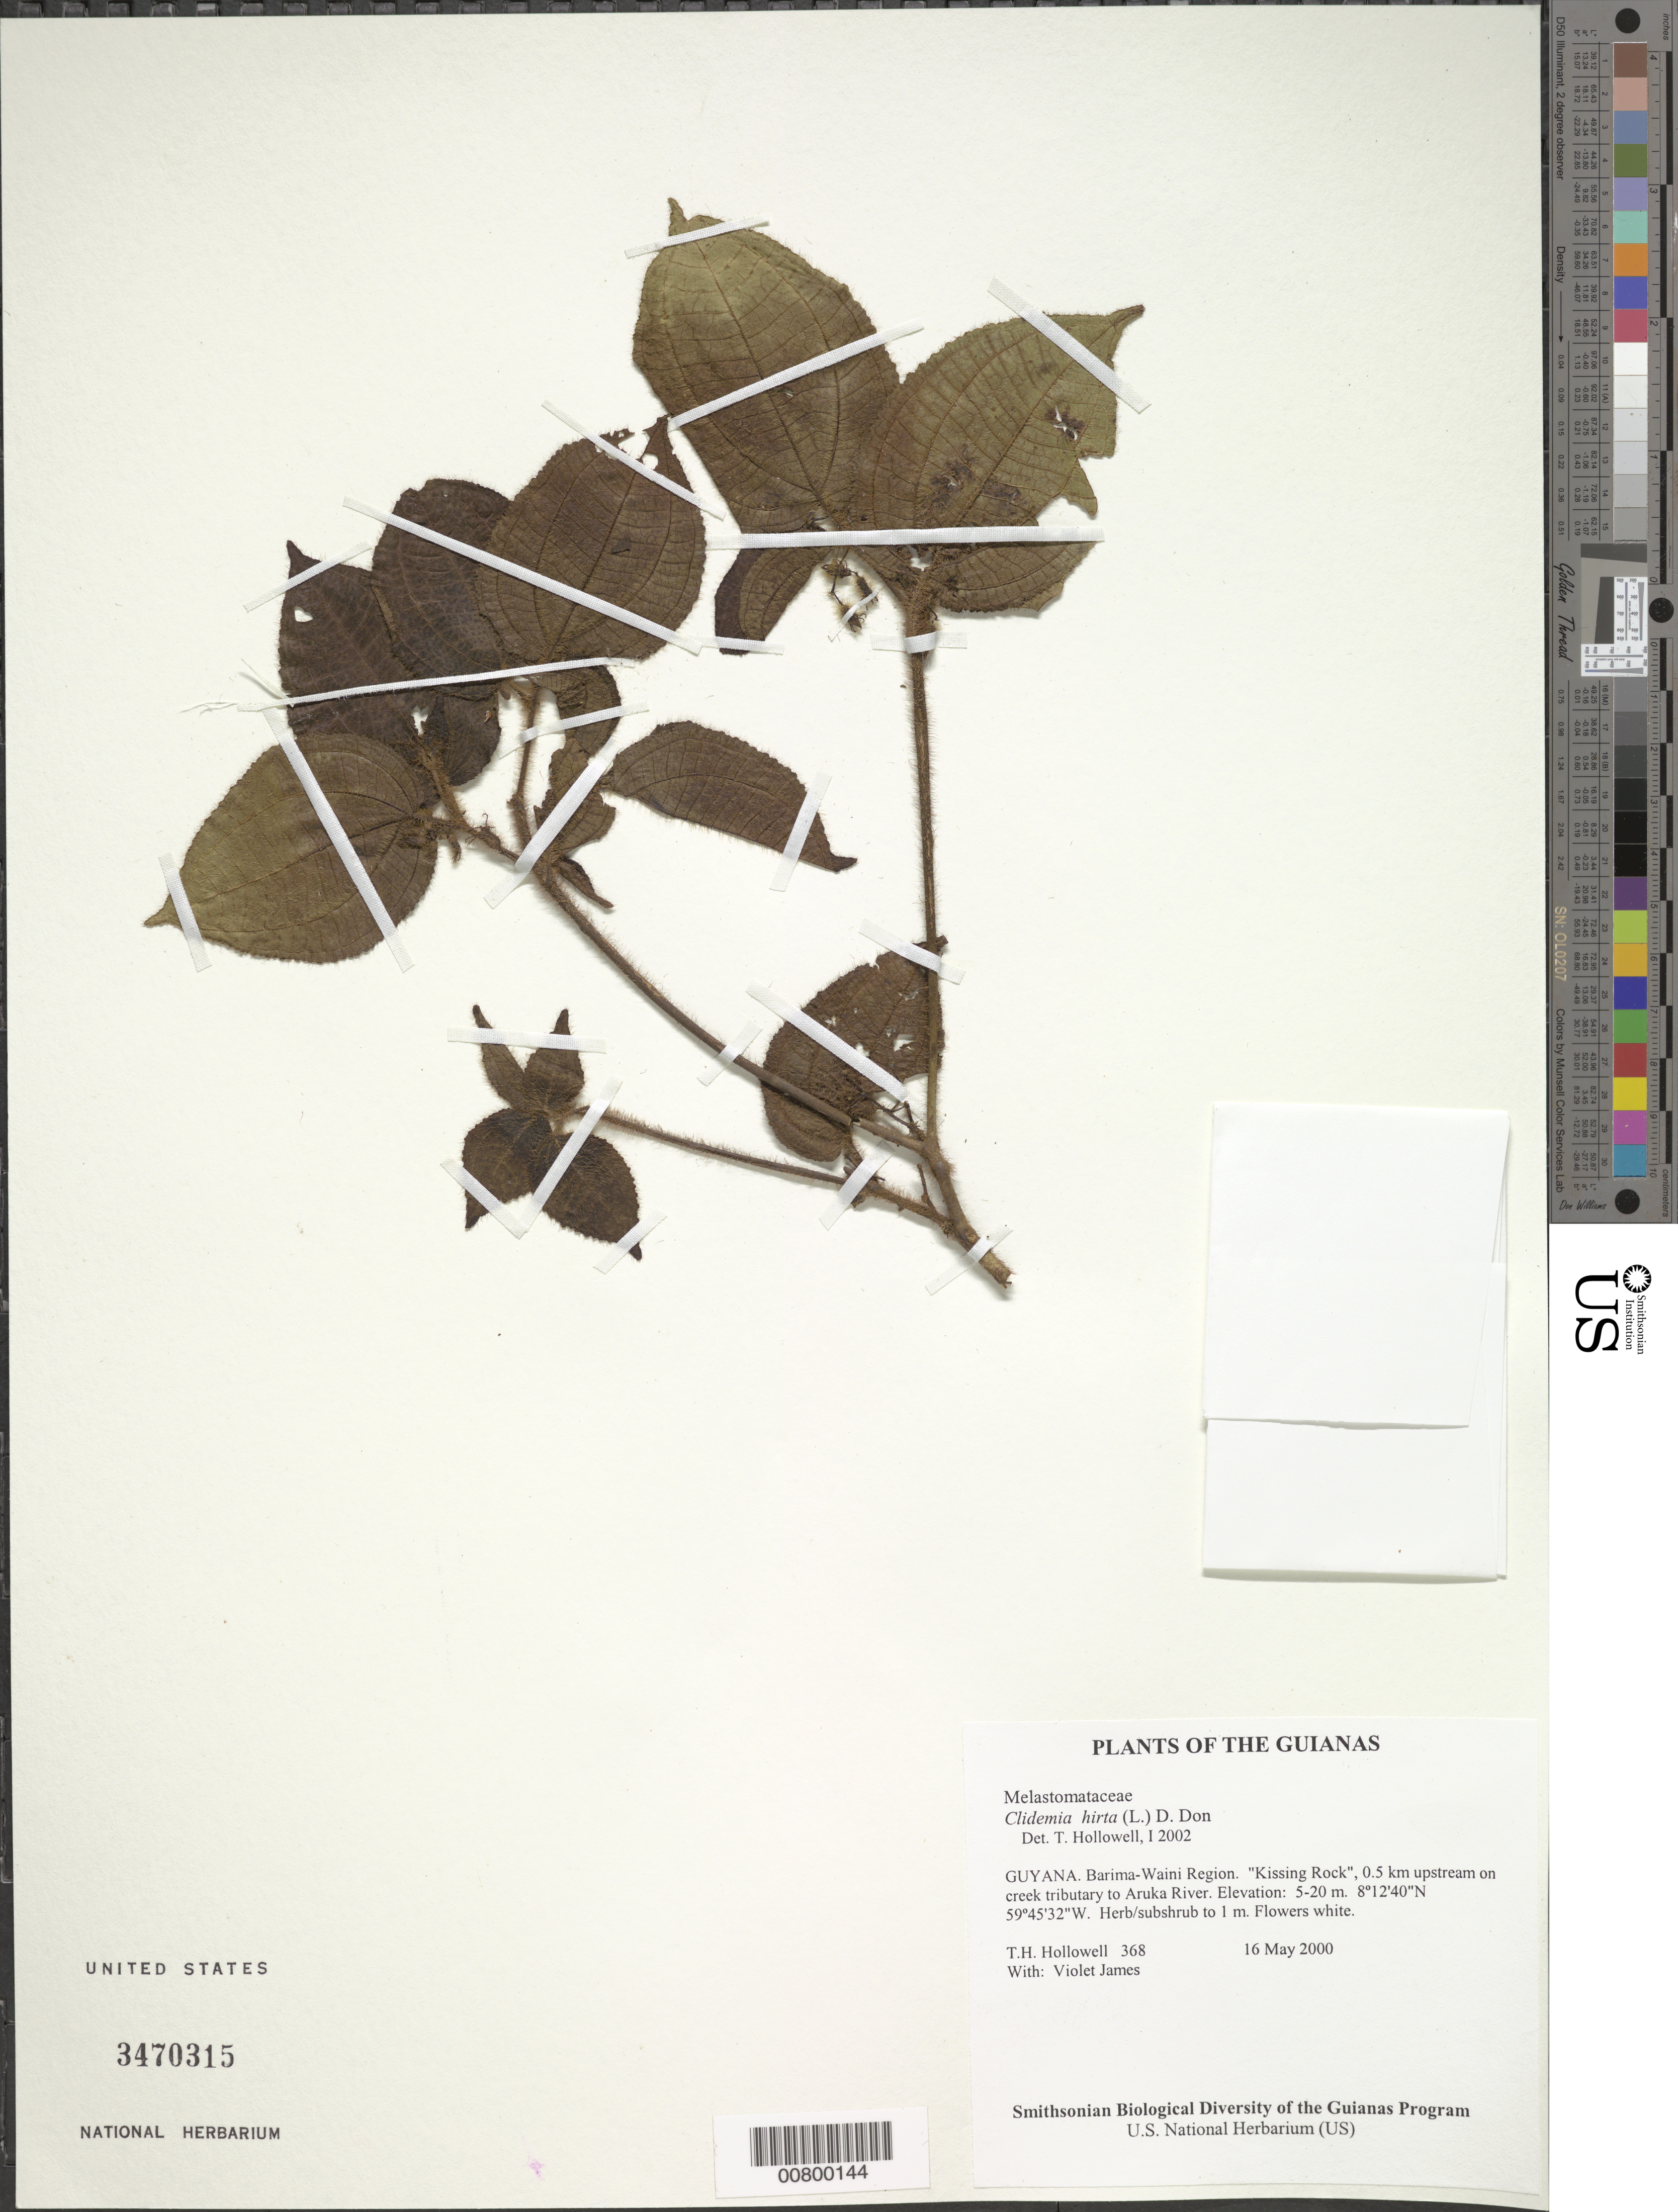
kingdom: Plantae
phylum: Tracheophyta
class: Magnoliopsida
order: Myrtales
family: Melastomataceae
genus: Clidemia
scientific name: Clidemia hirta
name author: (L.) D. Don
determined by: Hollowell, T. H., (BOT), Smithsonian Institution - National Museum of Natural History (UNITED STATES)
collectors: T. Hollowell & V. James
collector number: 368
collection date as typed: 16 May 2000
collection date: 2000-05-16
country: Guyana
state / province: Barima-Waini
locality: "Kissing Rock", 0.5 km upstream on creek tributary to Aruka River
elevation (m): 5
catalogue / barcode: US 3470315